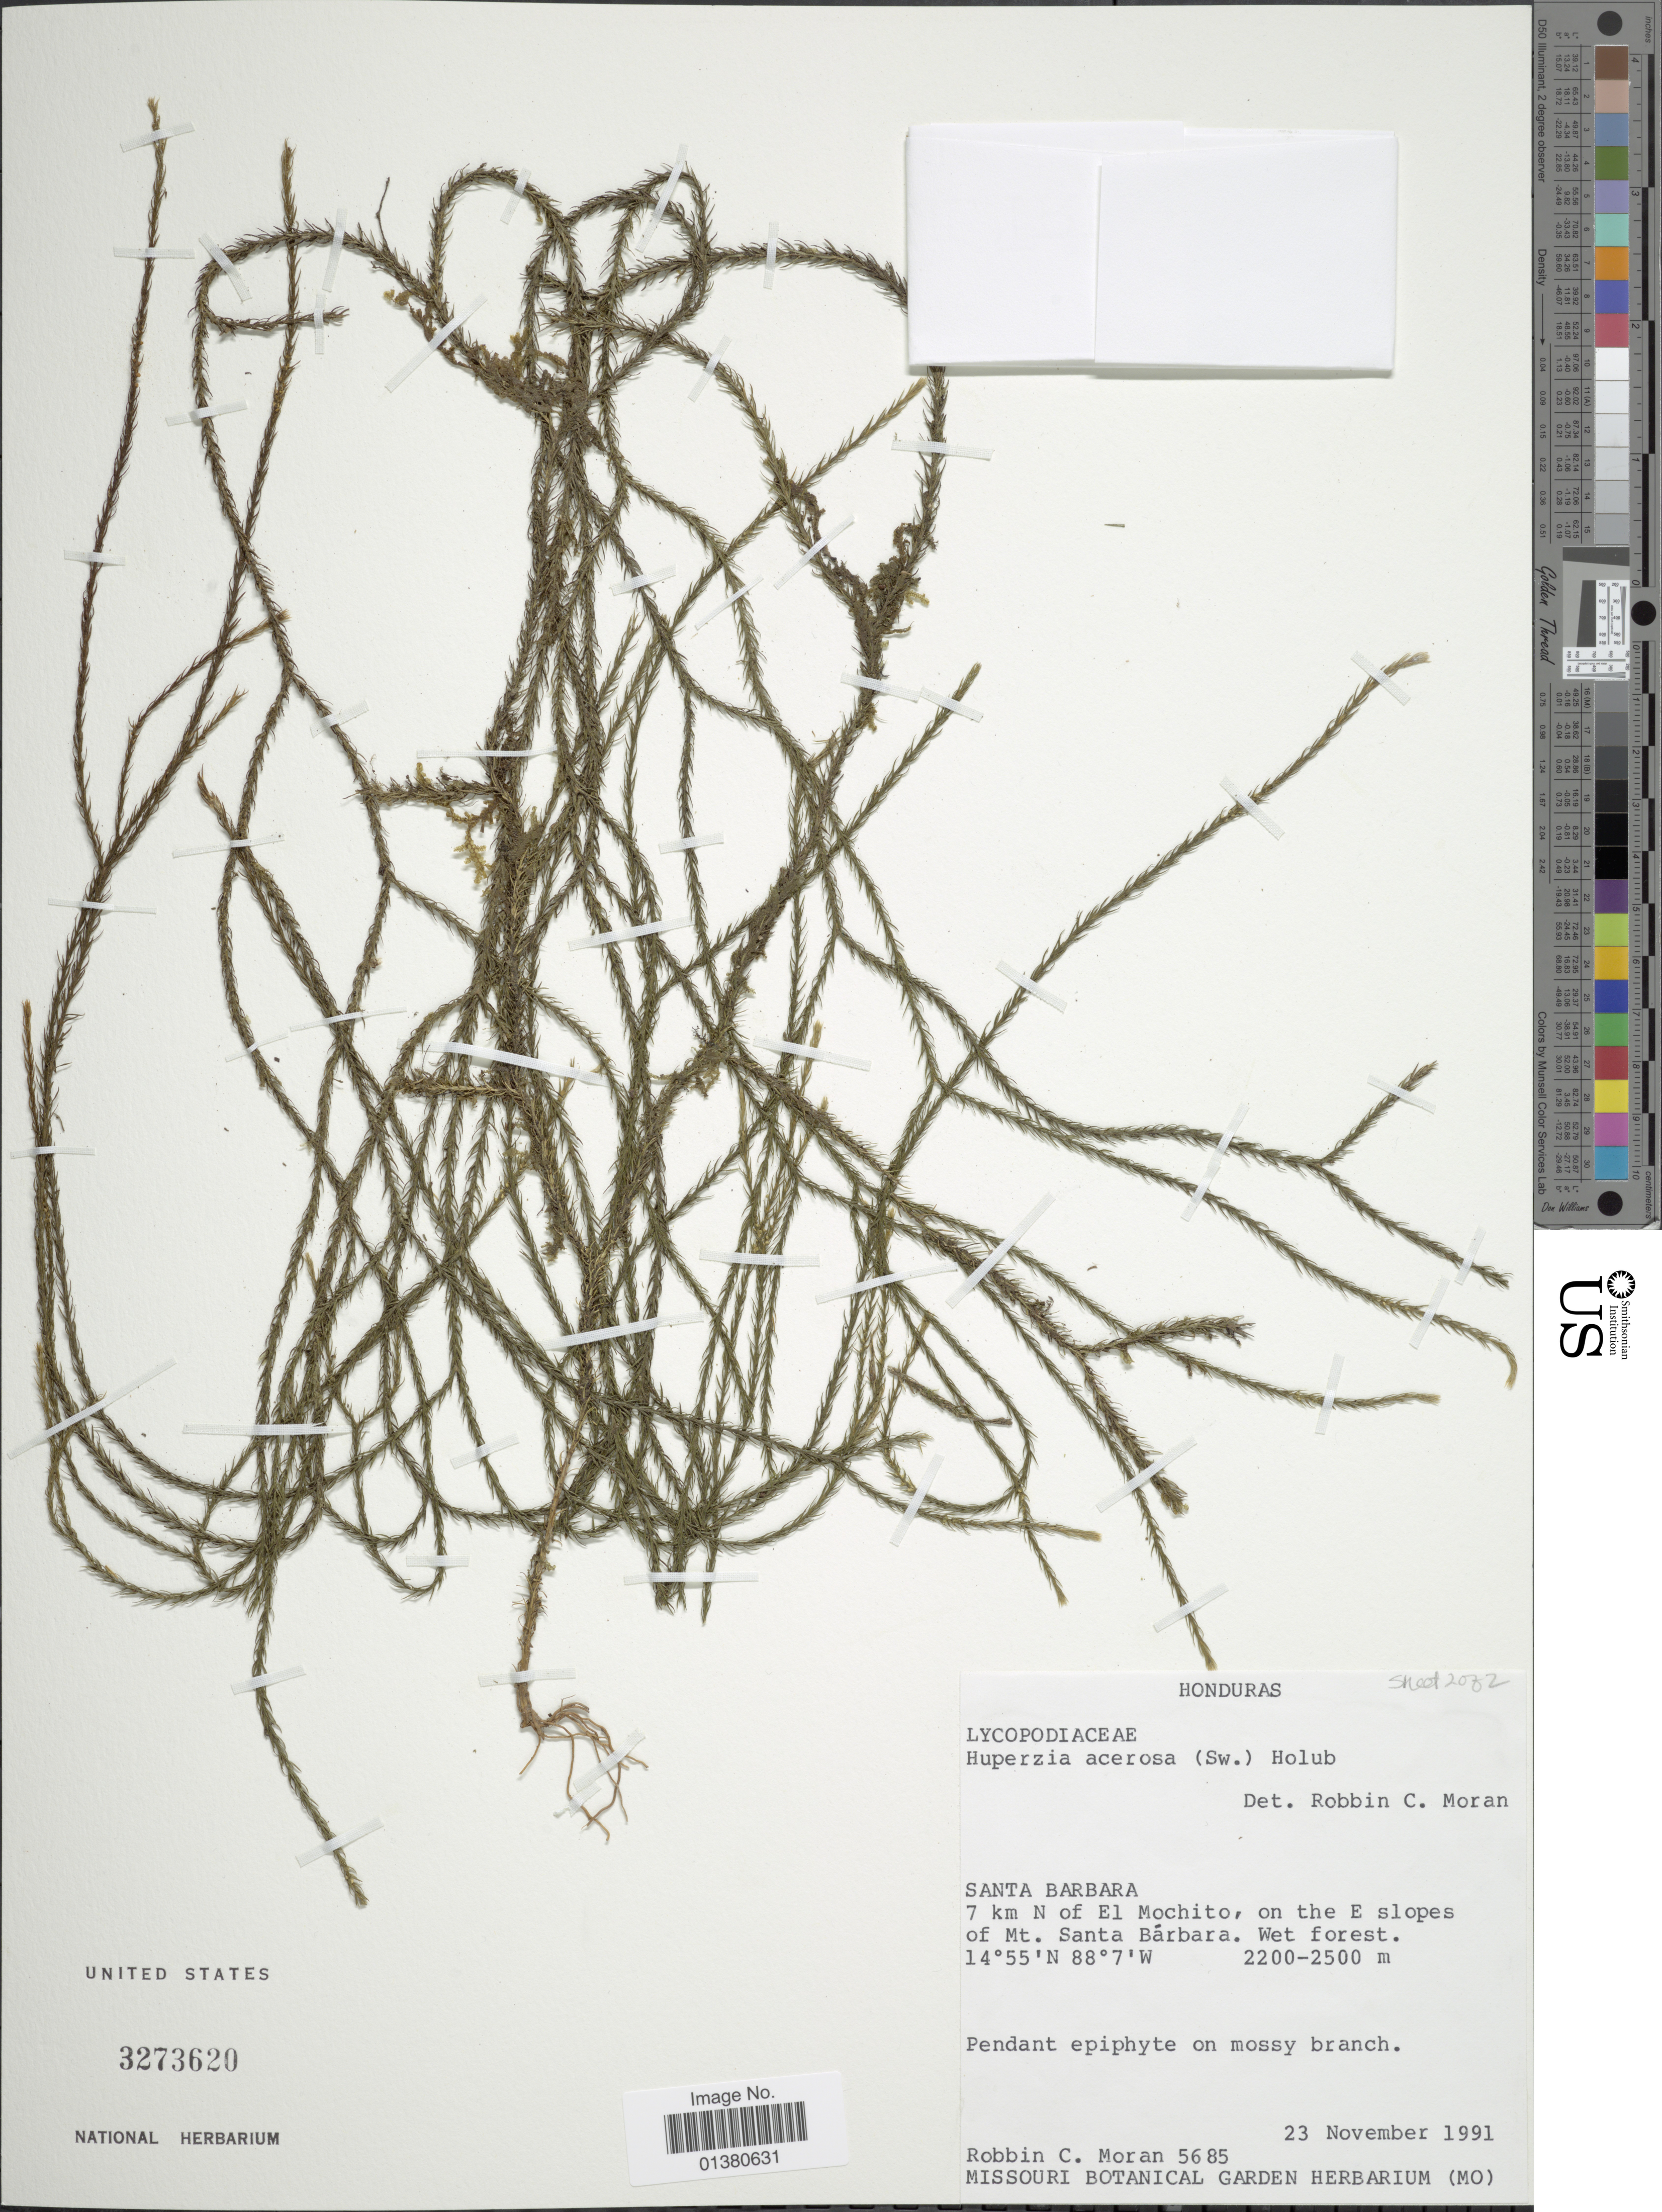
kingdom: Plantae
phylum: Tracheophyta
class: Lycopodiopsida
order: Lycopodiales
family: Lycopodiaceae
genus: Phlegmariurus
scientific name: Phlegmariurus acerosus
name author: (Sw.) B. Øllg.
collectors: R. C. Moran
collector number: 5685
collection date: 1991-11-23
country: Honduras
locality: Santa Barbara, 7 km N of El Michito, on the E slopes of Mt. Santa Barbara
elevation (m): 2200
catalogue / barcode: US 3273620